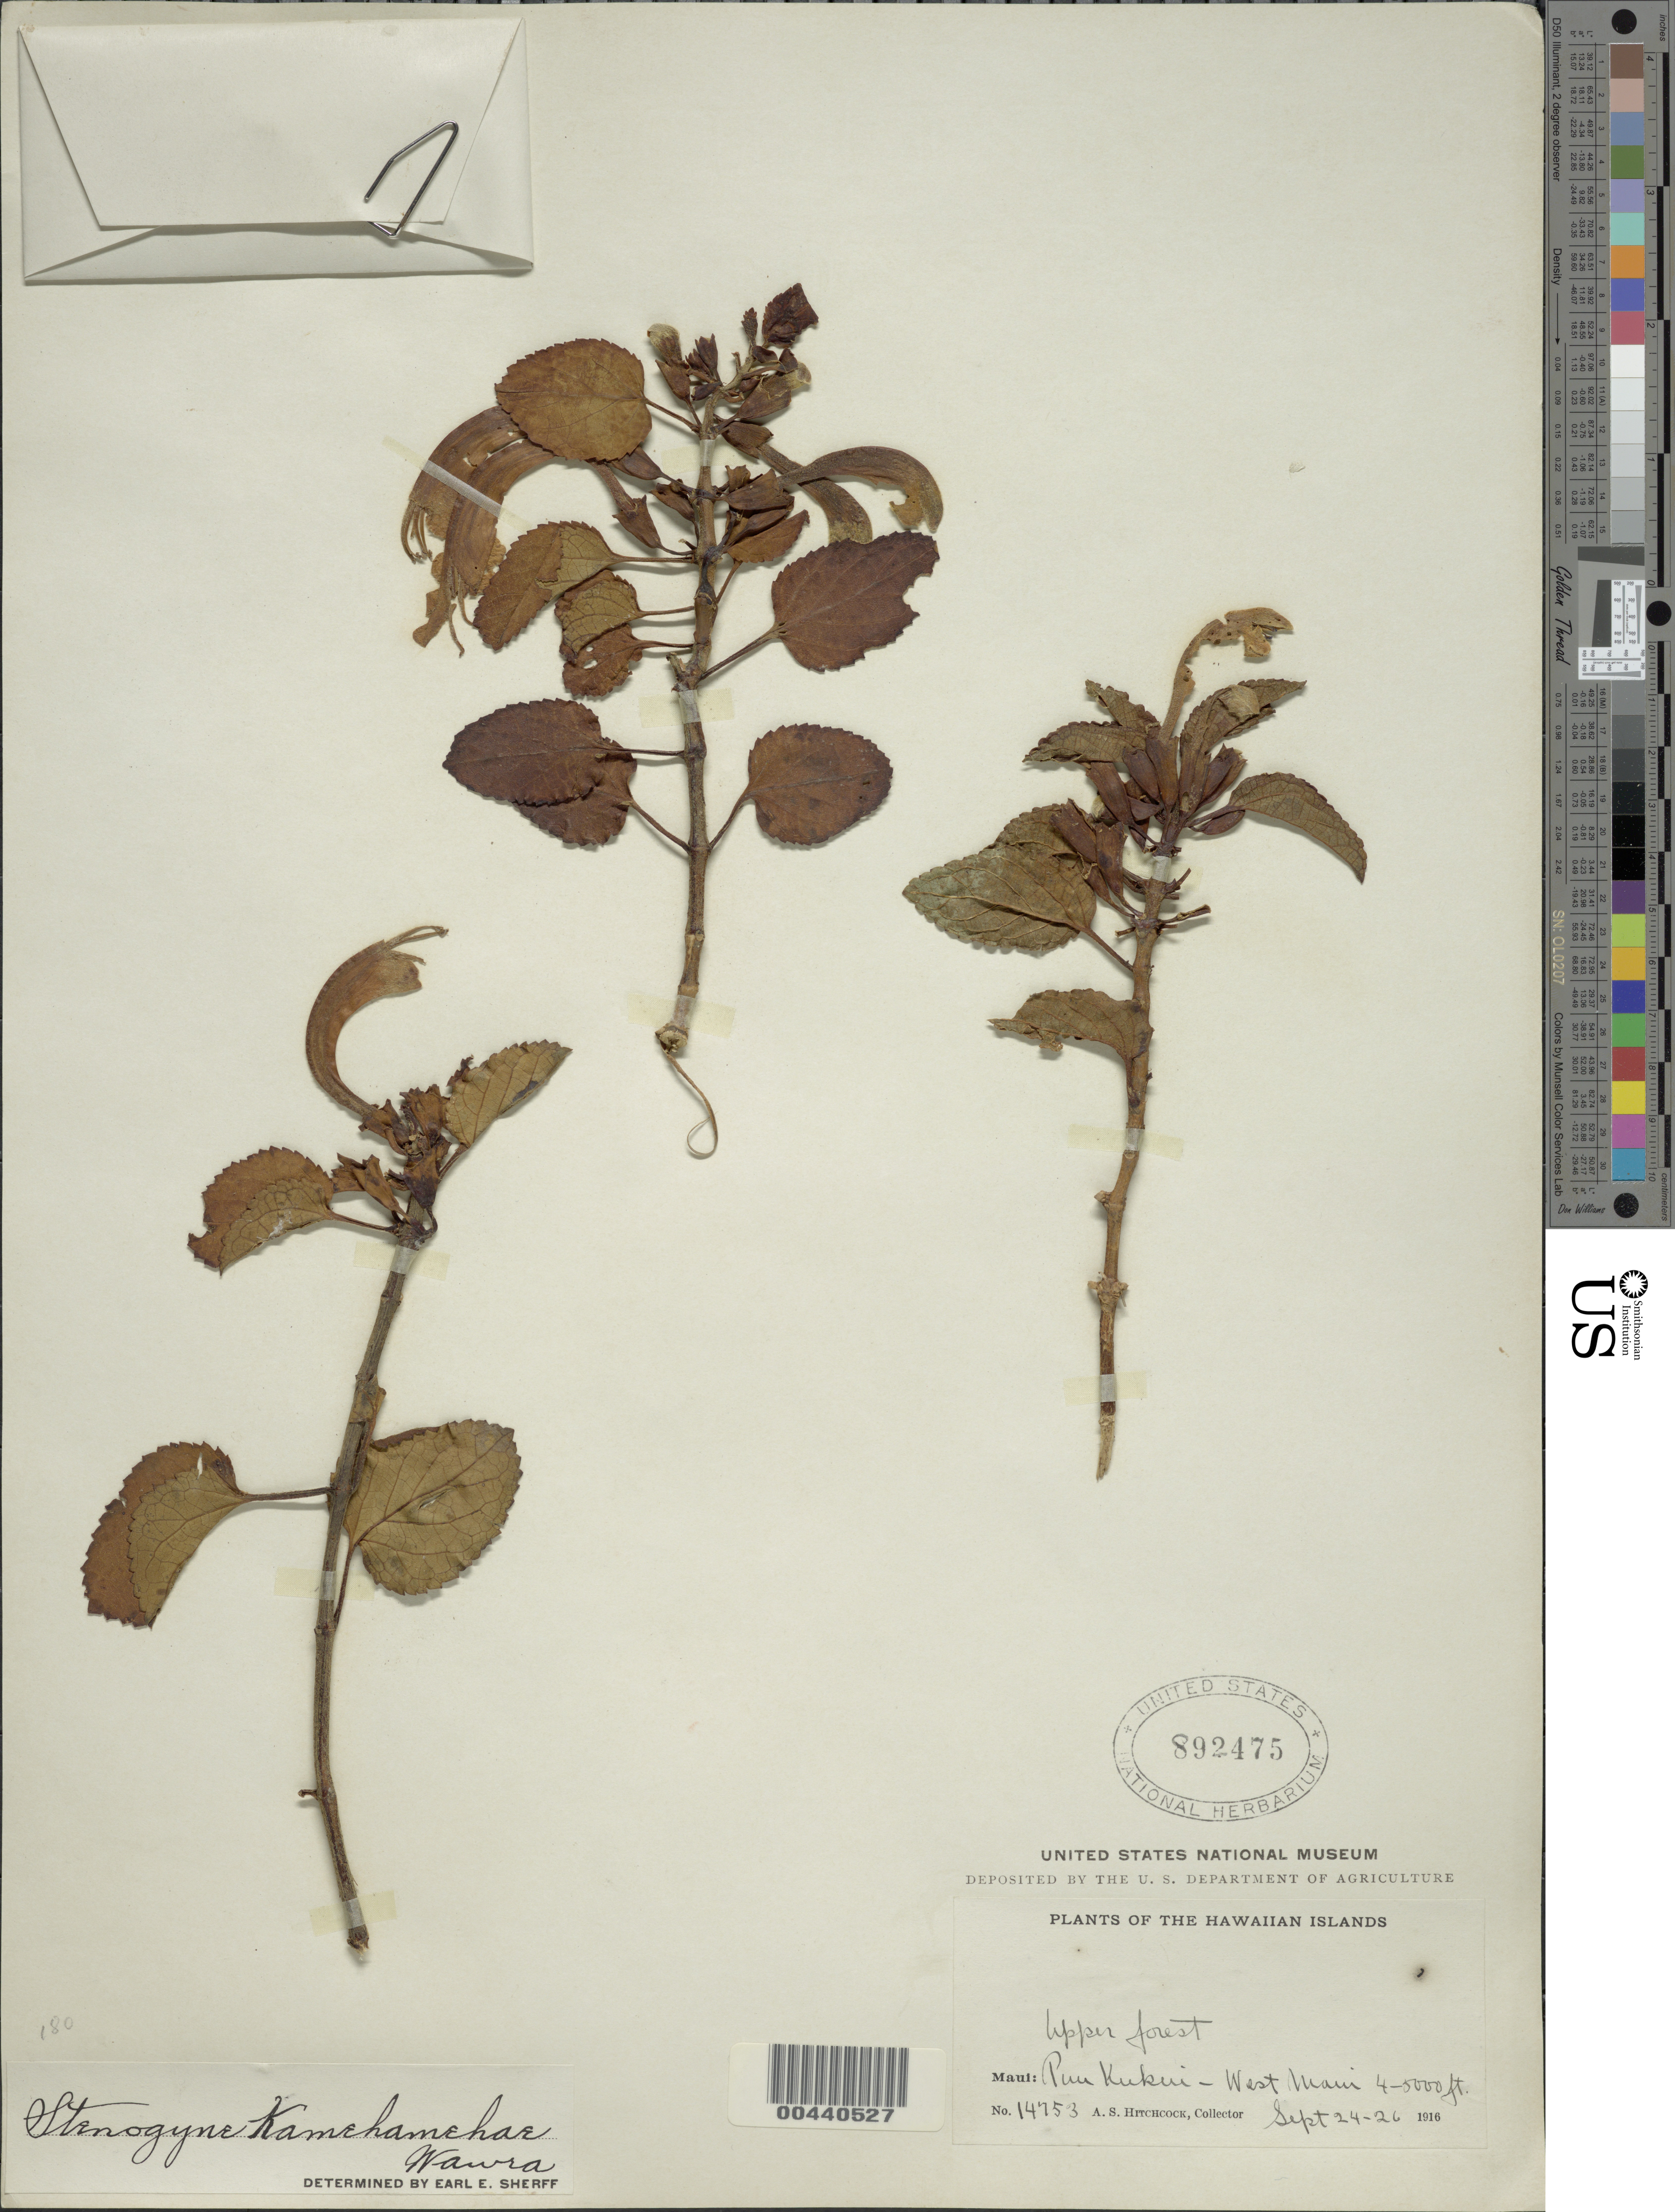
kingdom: Plantae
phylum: Tracheophyta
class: Magnoliopsida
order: Lamiales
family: Lamiaceae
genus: Stenogyne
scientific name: Stenogyne kamehamehae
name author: Wawra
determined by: Sherff, E. E.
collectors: A. S. Hitchcock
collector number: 14753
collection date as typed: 24 Sep 1916 to 26 Sep 1916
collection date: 1916-09-24/1916-09-26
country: United States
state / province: Hawaii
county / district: Maui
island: Maui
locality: Puu Kukui - W Maui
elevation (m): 1219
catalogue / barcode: US 892475